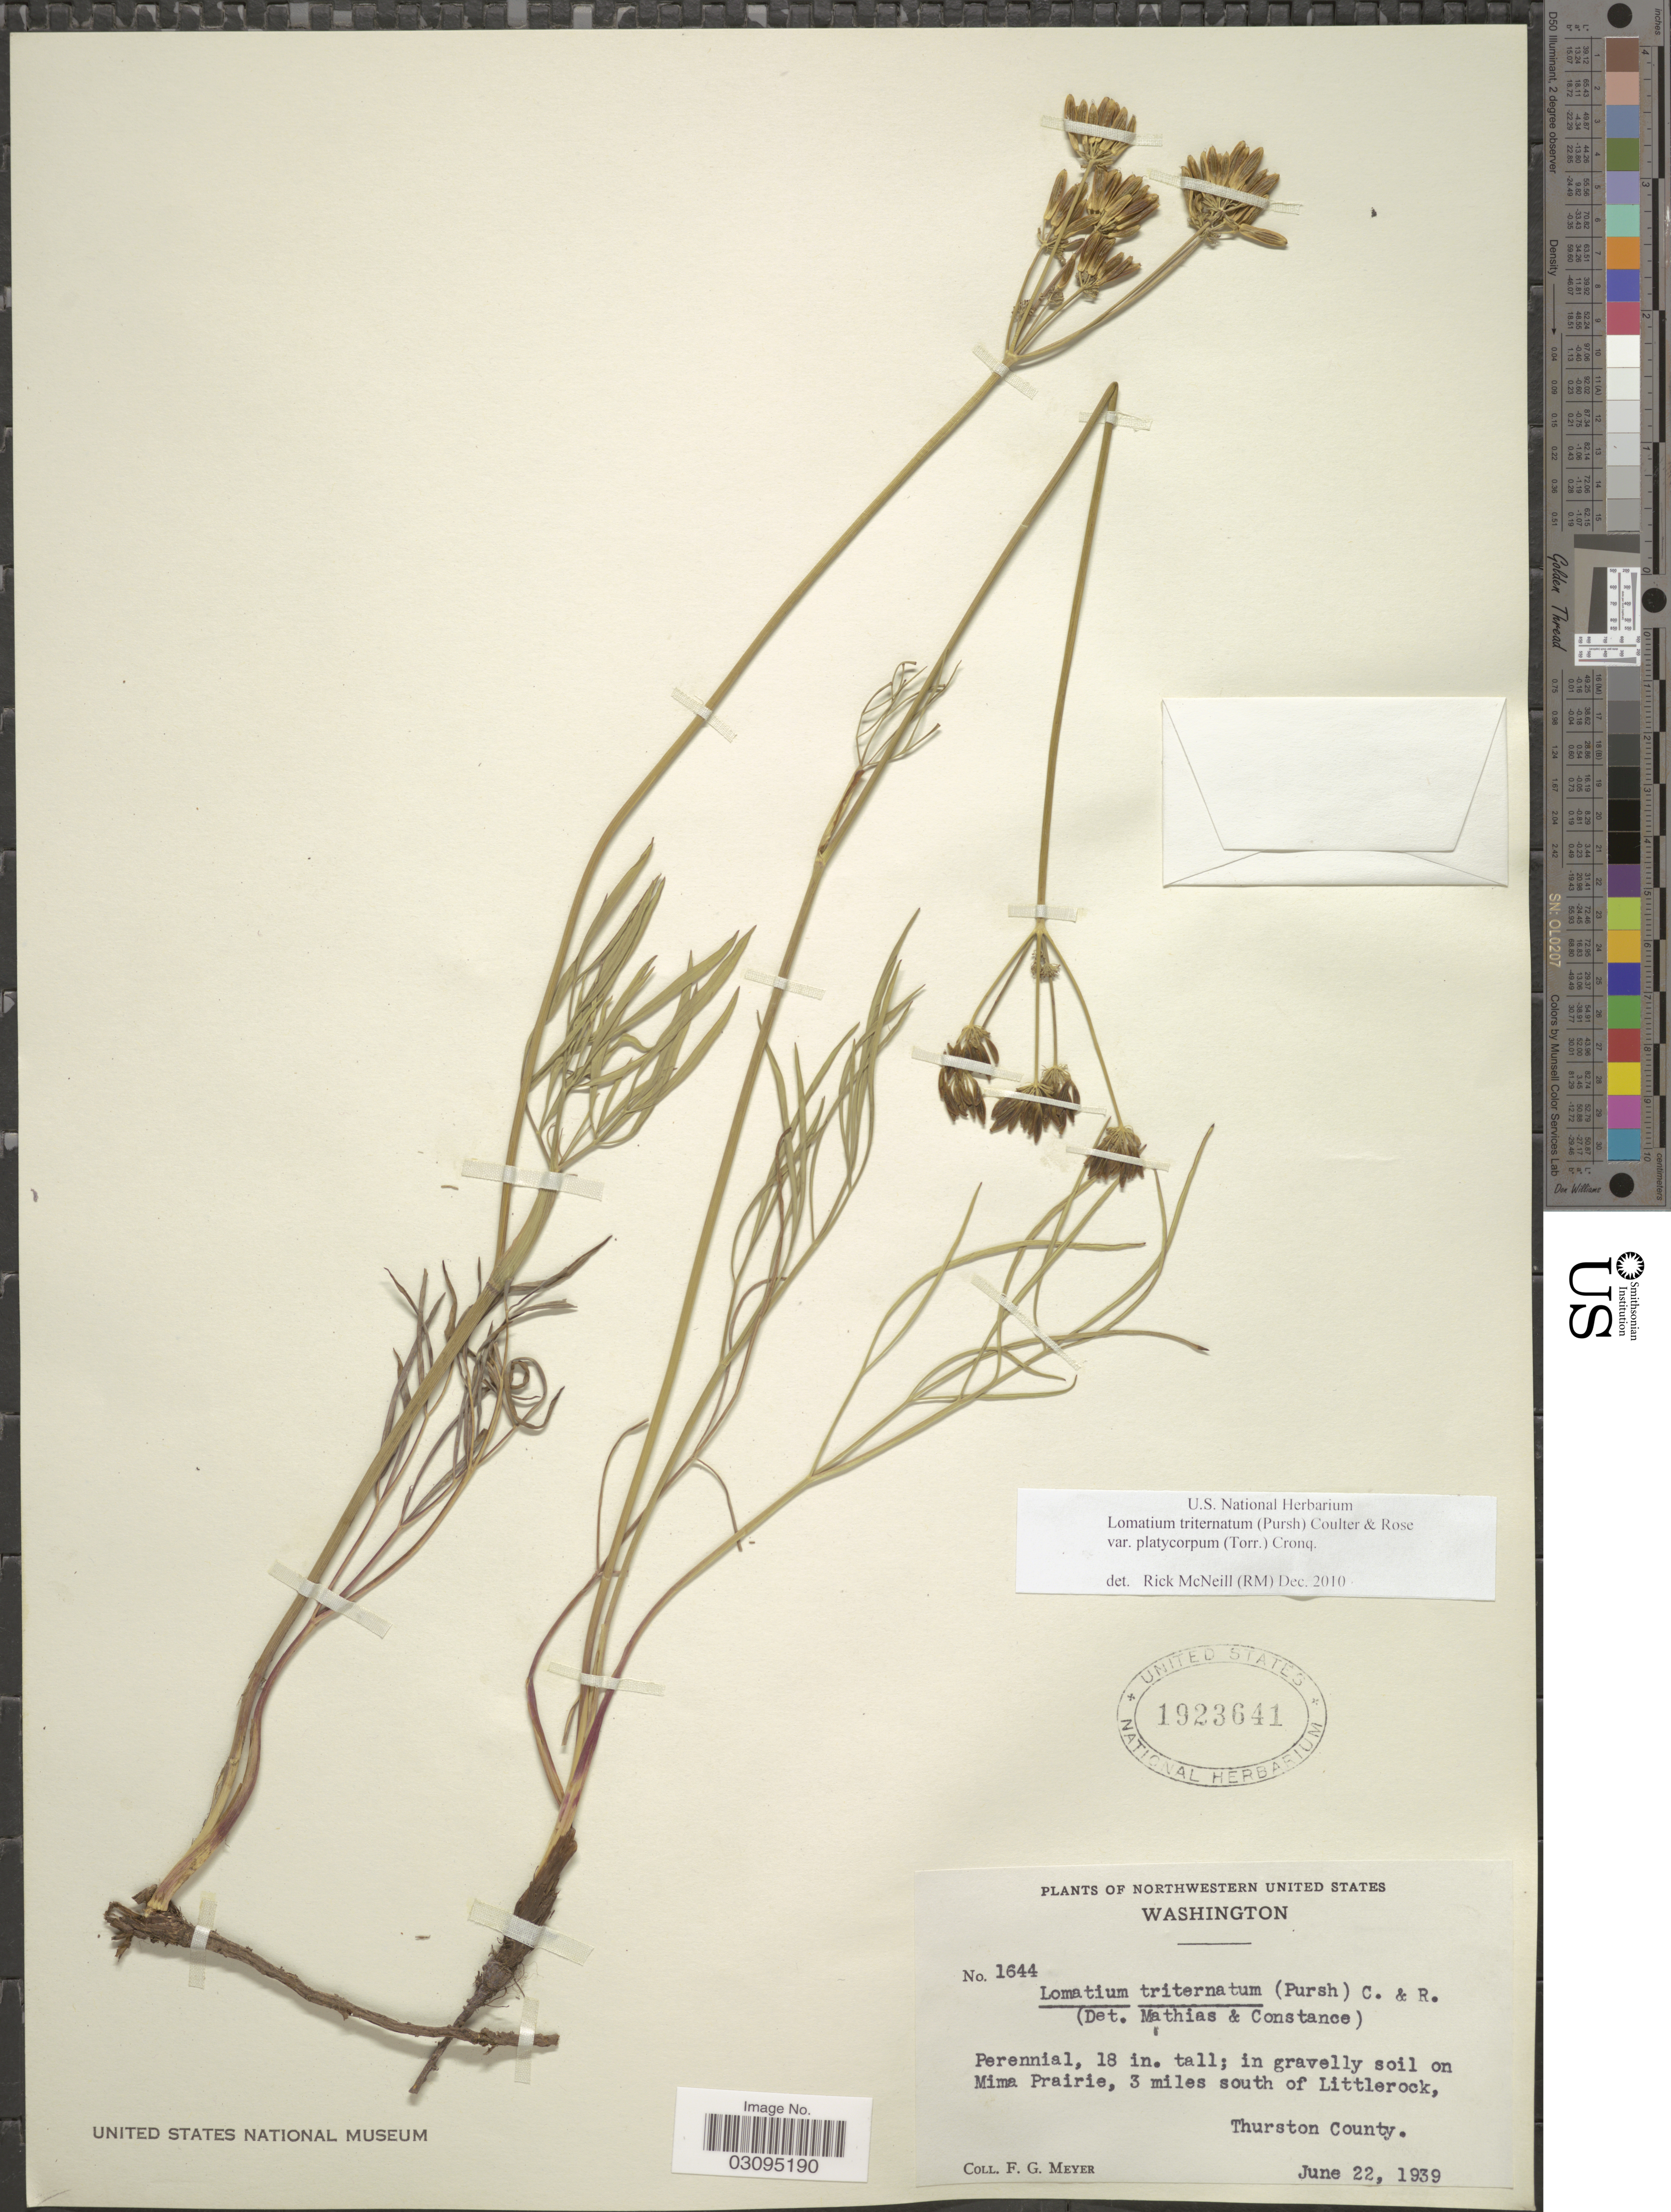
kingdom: Plantae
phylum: Tracheophyta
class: Magnoliopsida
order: Apiales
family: Apiaceae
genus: Lomatium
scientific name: Lomatium triternatum var. platycarpum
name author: (Torr.) B. Boivin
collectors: F. G. Meyer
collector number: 1644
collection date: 1939-06-22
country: United States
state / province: Washington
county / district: Thurston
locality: On Mima Prairie, 3 miles south of Littlerock, Thurston County.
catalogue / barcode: US 1923641